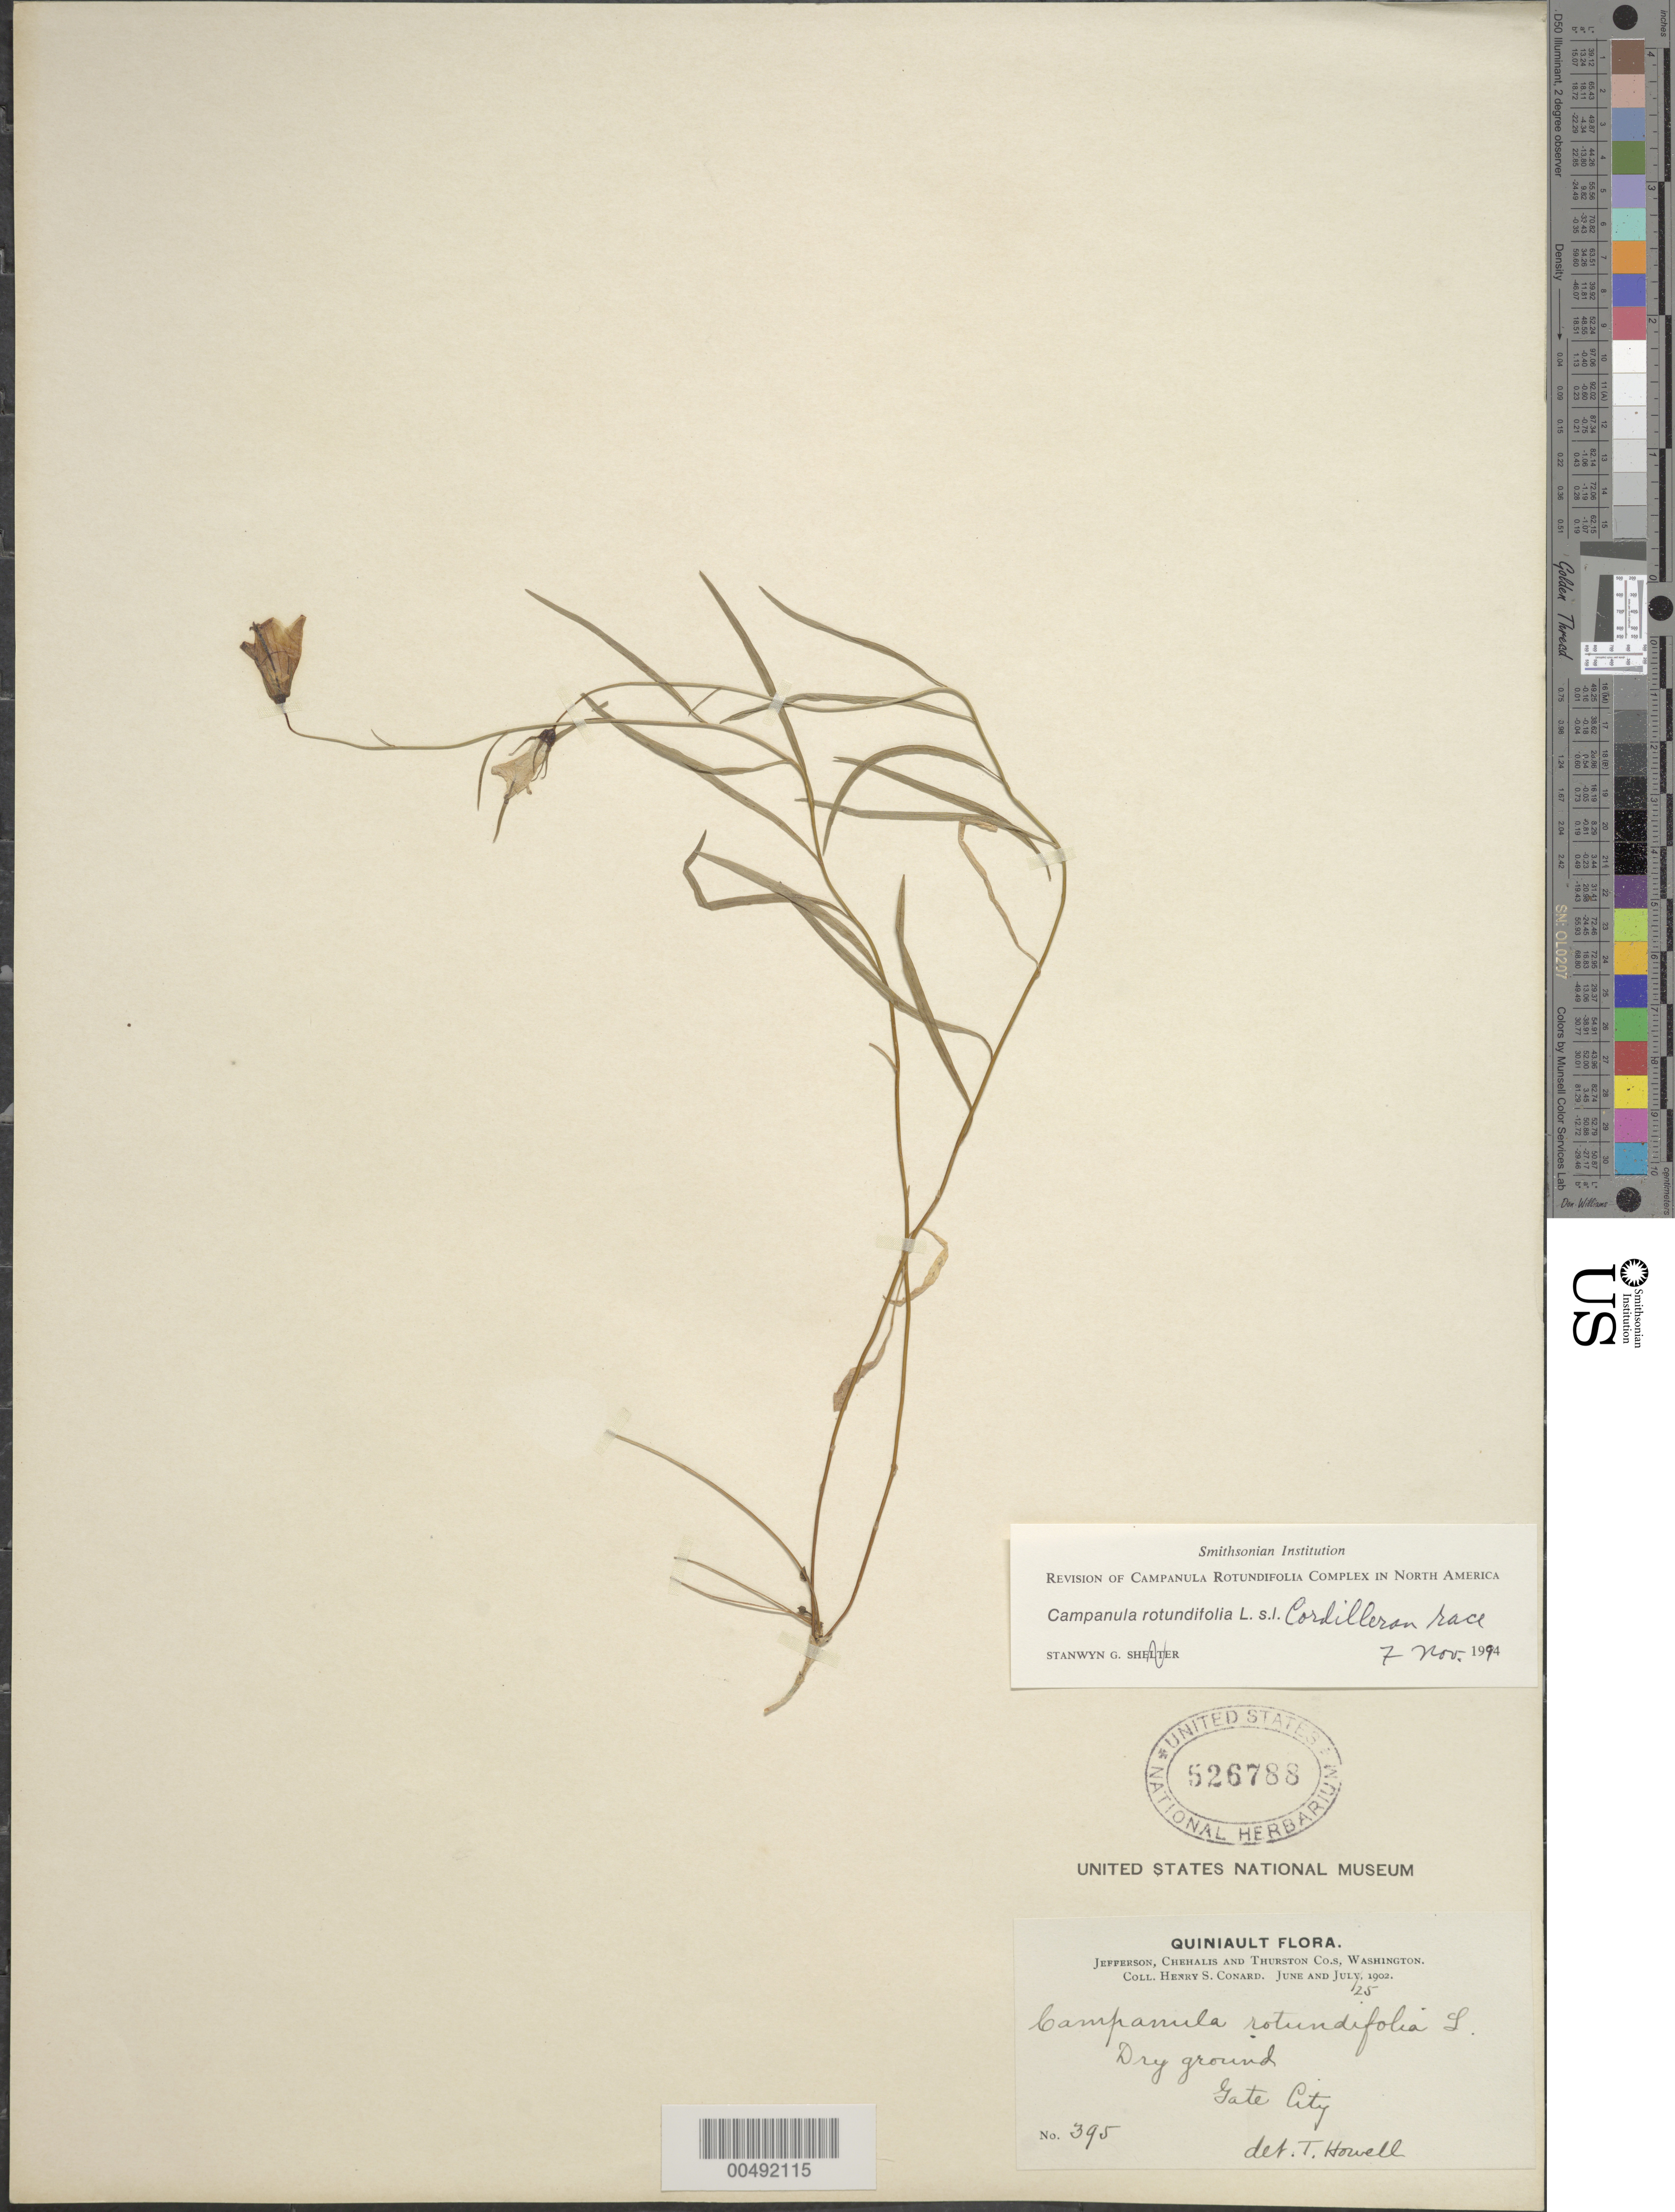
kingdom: Plantae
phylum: Tracheophyta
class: Magnoliopsida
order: Asterales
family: Campanulaceae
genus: Campanula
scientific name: Campanula rotundifolia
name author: L.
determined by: Howell, J. T.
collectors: H. S. Conard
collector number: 395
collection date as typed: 25 Jul 1902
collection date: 1902-07-25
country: United States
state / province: Washington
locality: Gate City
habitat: dry ground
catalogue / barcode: US 526788